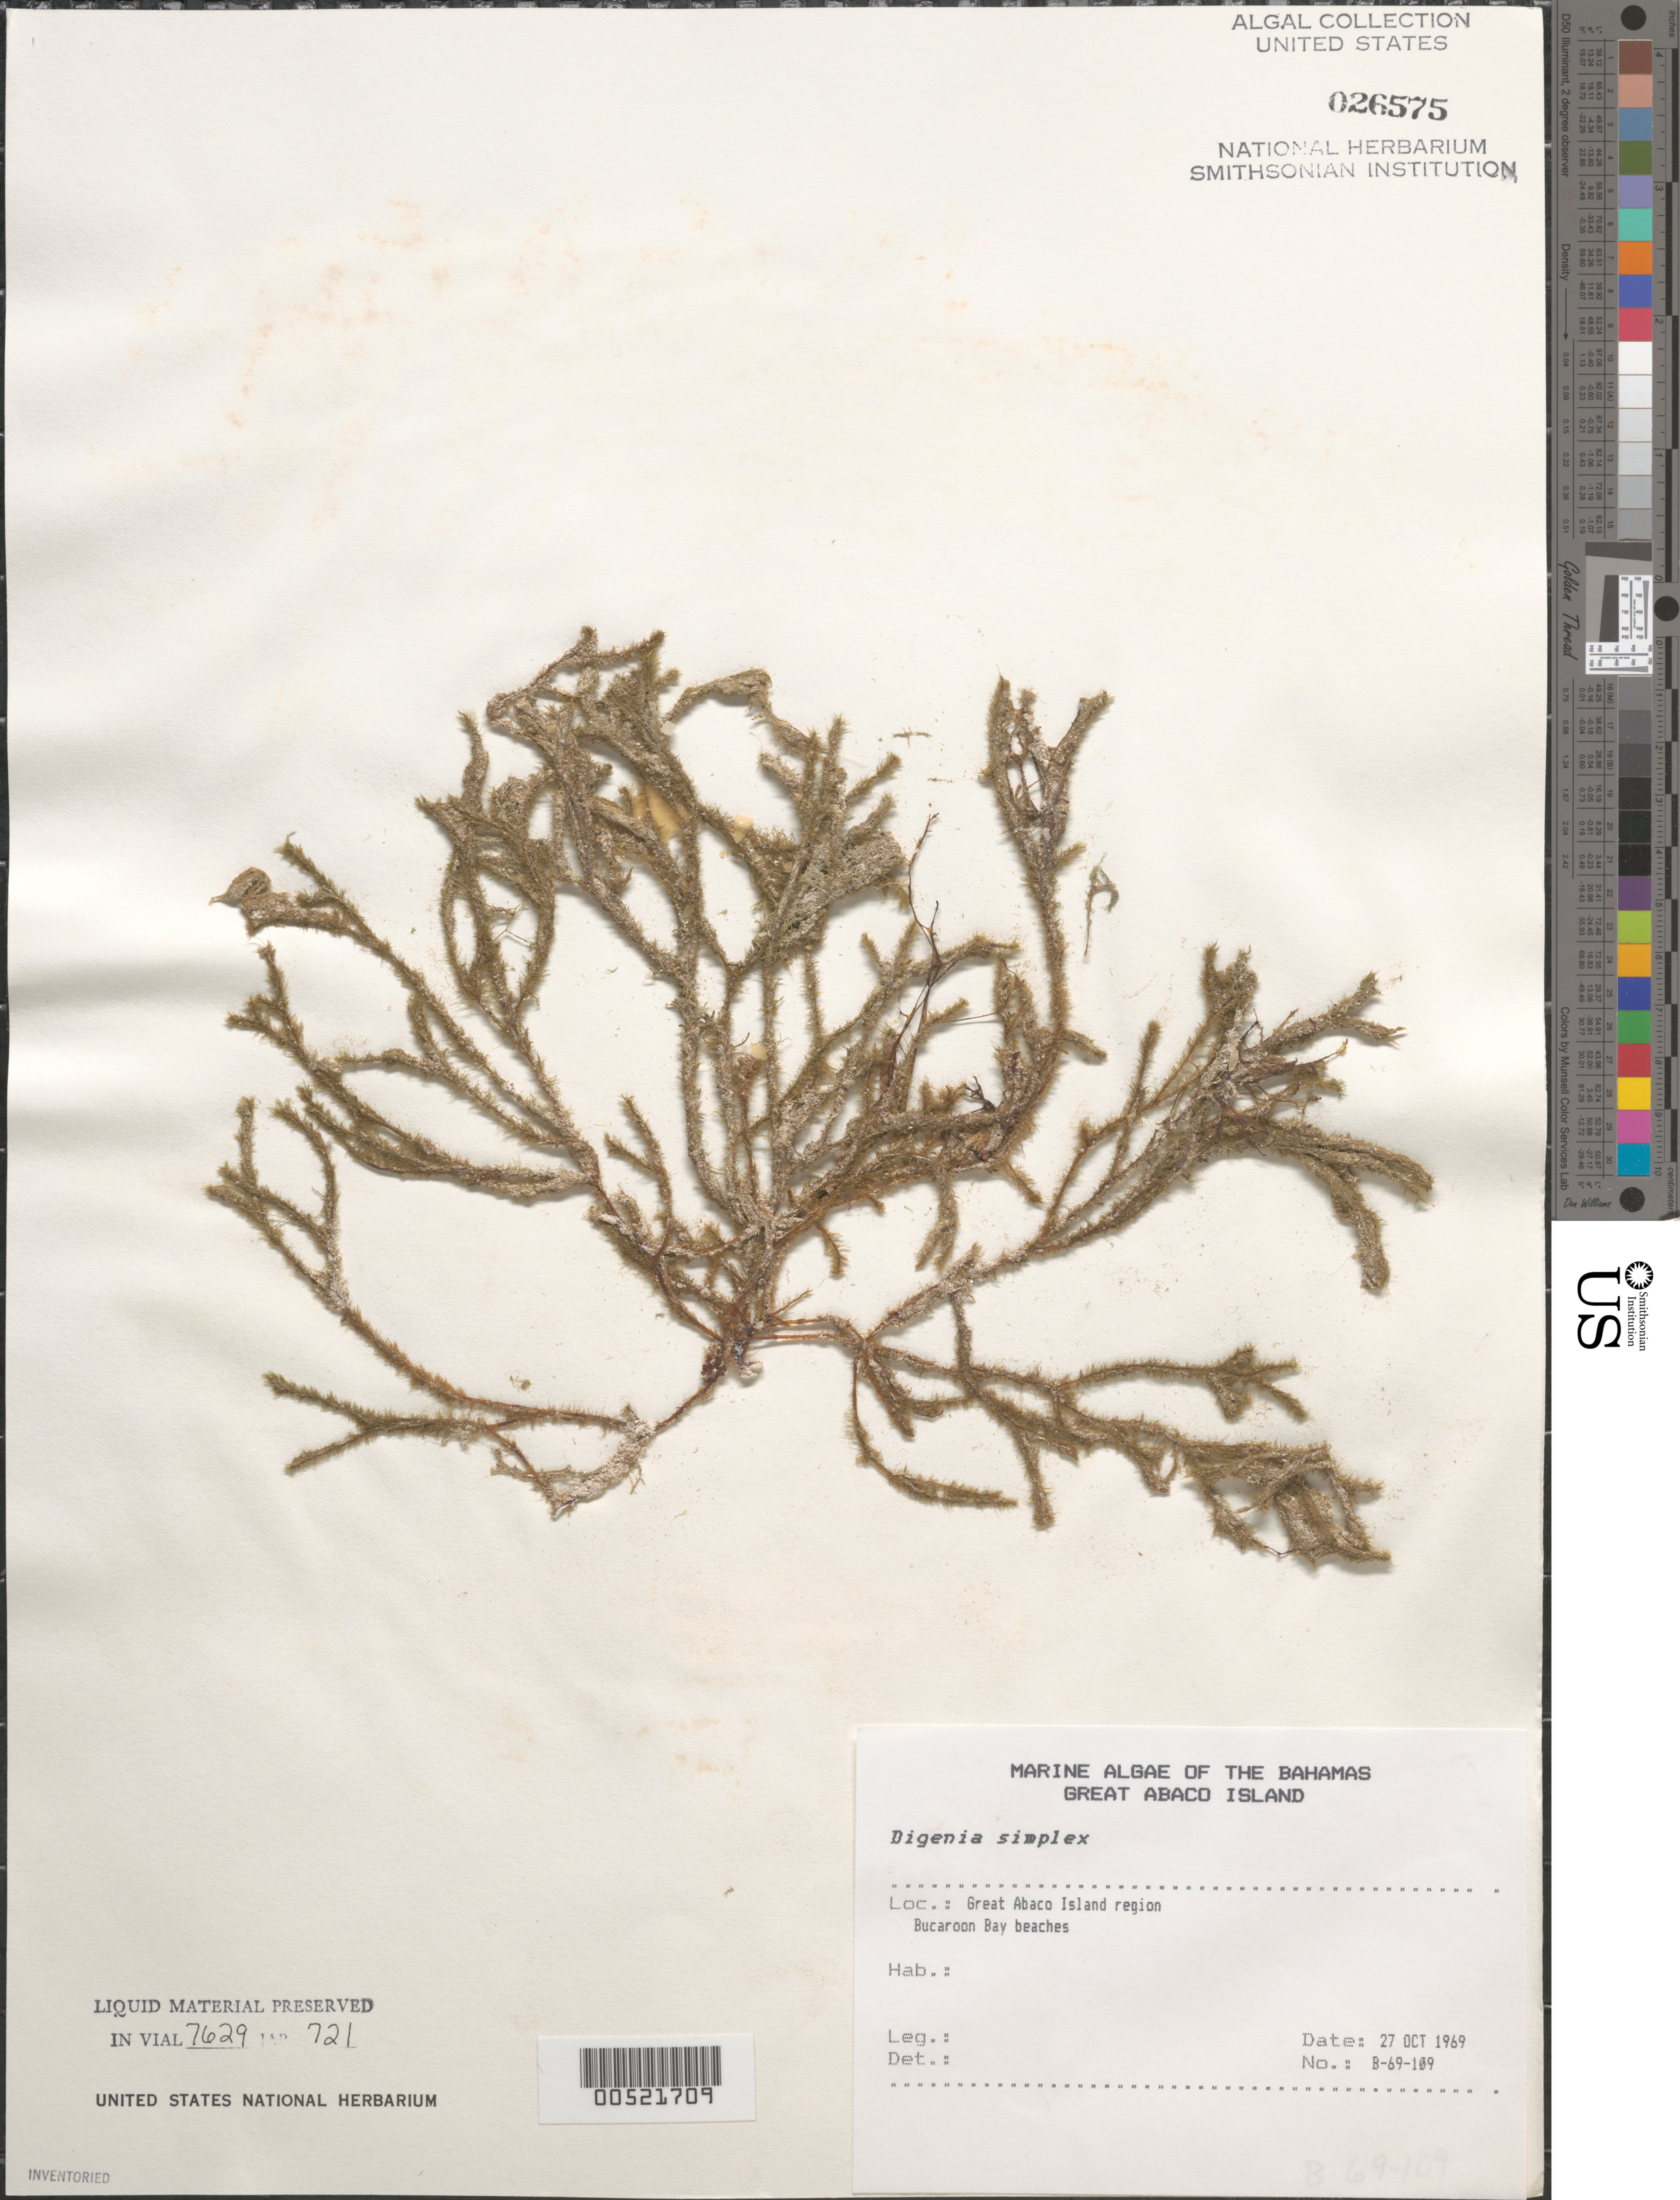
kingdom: Plantae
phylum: Rhodophyta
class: Florideophyceae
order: Ceramiales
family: Rhodomelaceae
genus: Digenea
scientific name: Digenea simplex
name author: (Wulfen) C. Agardh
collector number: K-69-109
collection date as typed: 27 Oct 1969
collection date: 1969-10-27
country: Bahamas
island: Great Abaco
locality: Buckaroon Bay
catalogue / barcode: US 26575